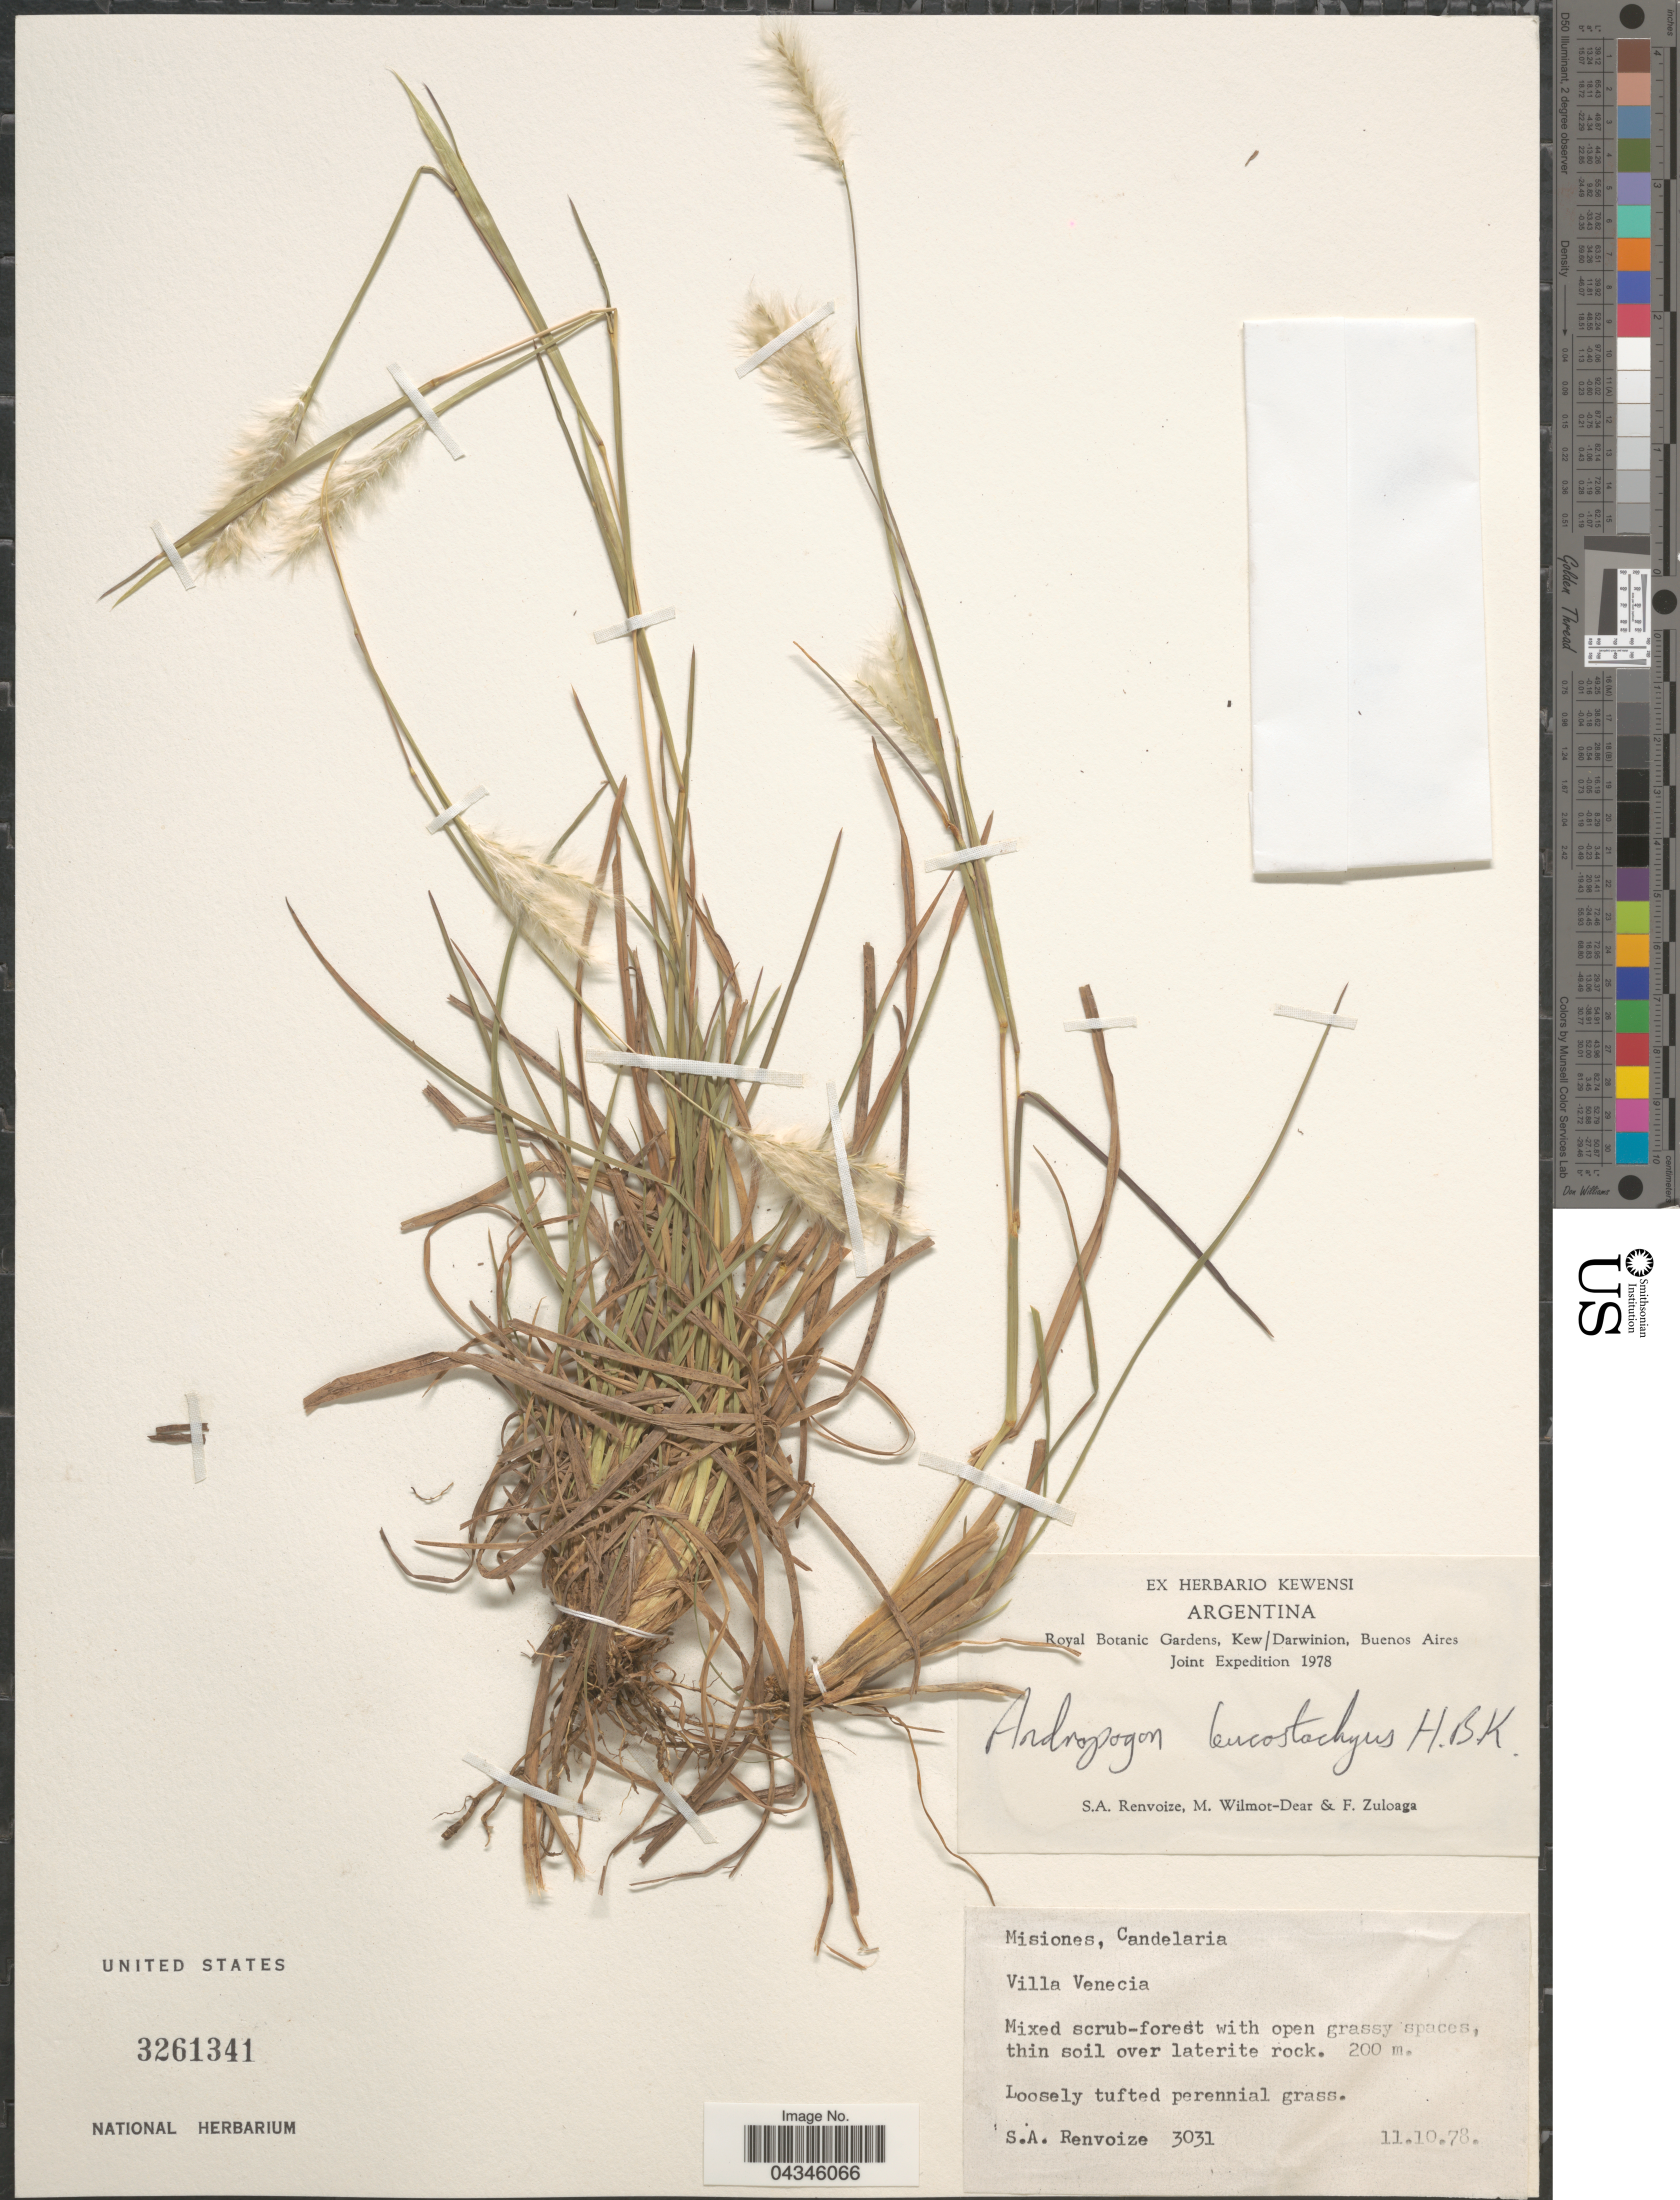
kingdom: Plantae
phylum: Tracheophyta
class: Liliopsida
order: Poales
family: Poaceae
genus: Andropogon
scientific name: Andropogon leucostachyus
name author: Kunth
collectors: S. A. Renvoize, M. Wilmot-Dear & F. Zuloaga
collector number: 3031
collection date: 1978-10-10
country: Argentina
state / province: Misiones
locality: Buenos Aires Joint Expedition 1978. Candelaria. Villa Venecia.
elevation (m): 200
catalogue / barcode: US 3261341